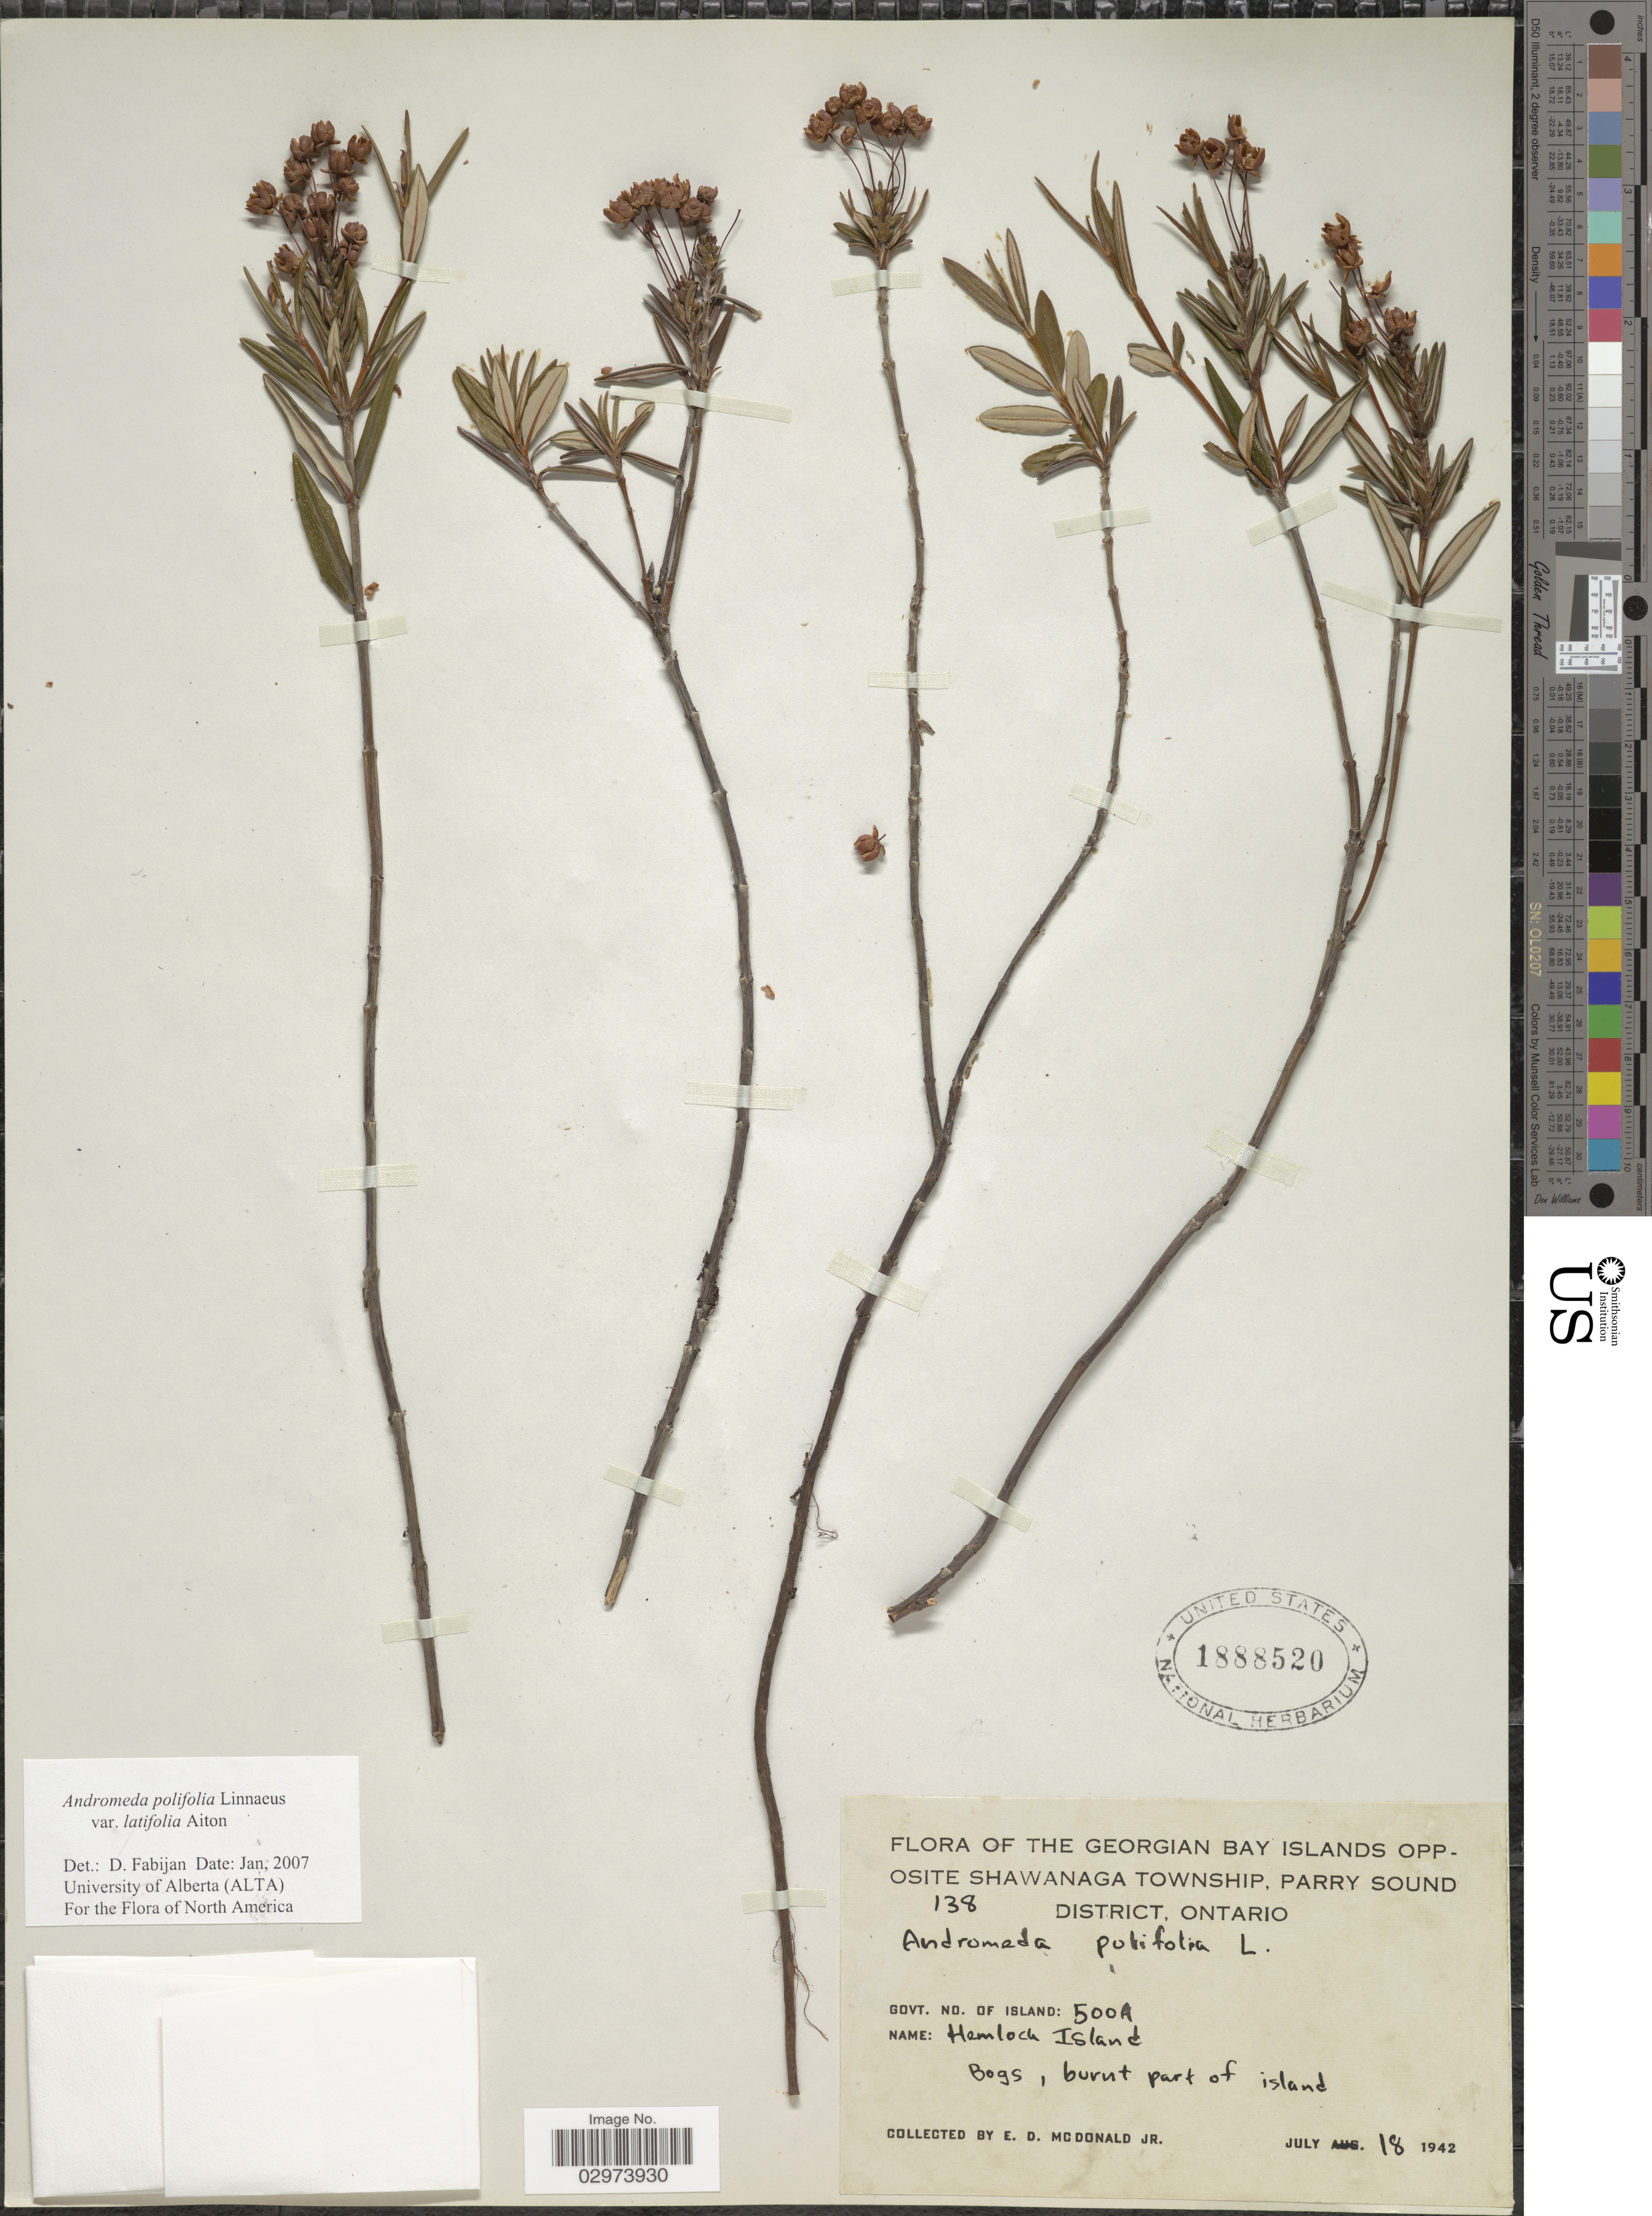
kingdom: Plantae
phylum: Tracheophyta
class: Magnoliopsida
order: Ericales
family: Ericaceae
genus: Andromeda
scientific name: Andromeda polifolia var. latifolia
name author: Aiton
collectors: E. D. McDonald Jr.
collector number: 138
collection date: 1942-07-18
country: Canada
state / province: Ontario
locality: Georgian Bay Islands opposite Shawanaga Township, Parry Sound District. Govt. No. of Island: 550A. Hemlock Island.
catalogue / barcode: US 1888520